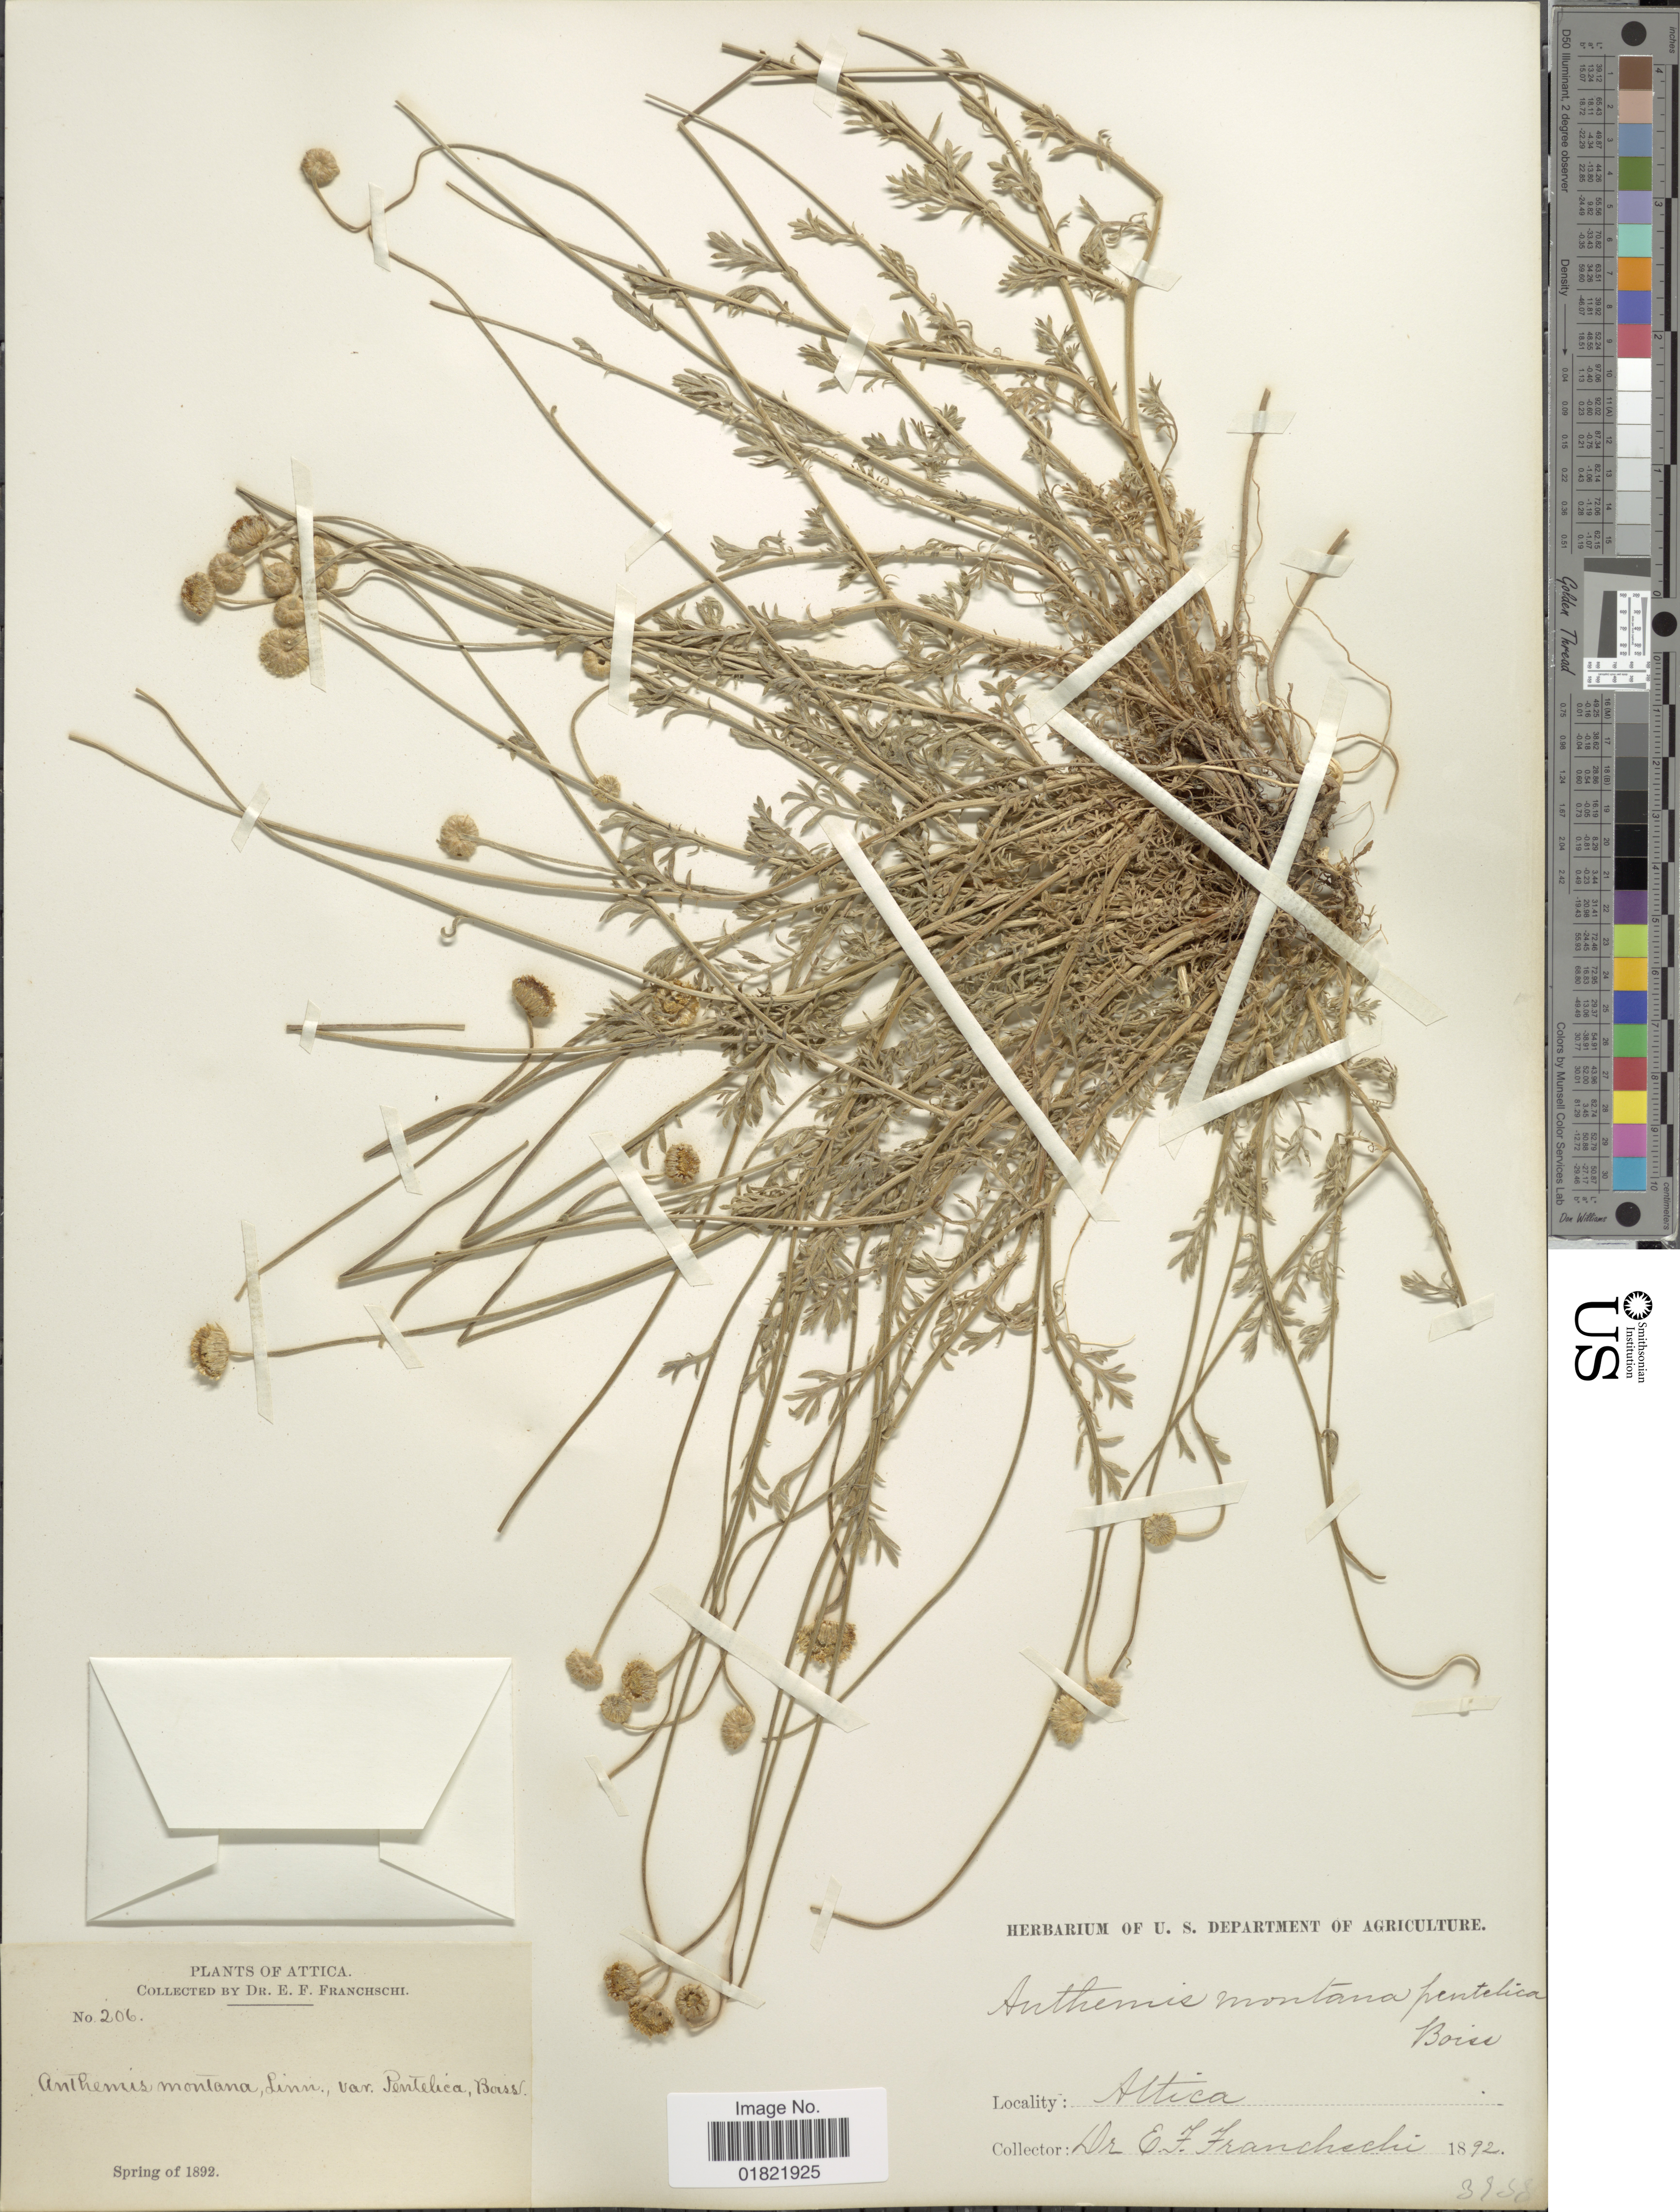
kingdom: Plantae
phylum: Tracheophyta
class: Magnoliopsida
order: Asterales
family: Asteraceae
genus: Anthemis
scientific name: Anthemis montana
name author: L.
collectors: E. Franchschi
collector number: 206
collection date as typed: Spring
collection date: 1892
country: Greece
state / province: Attica